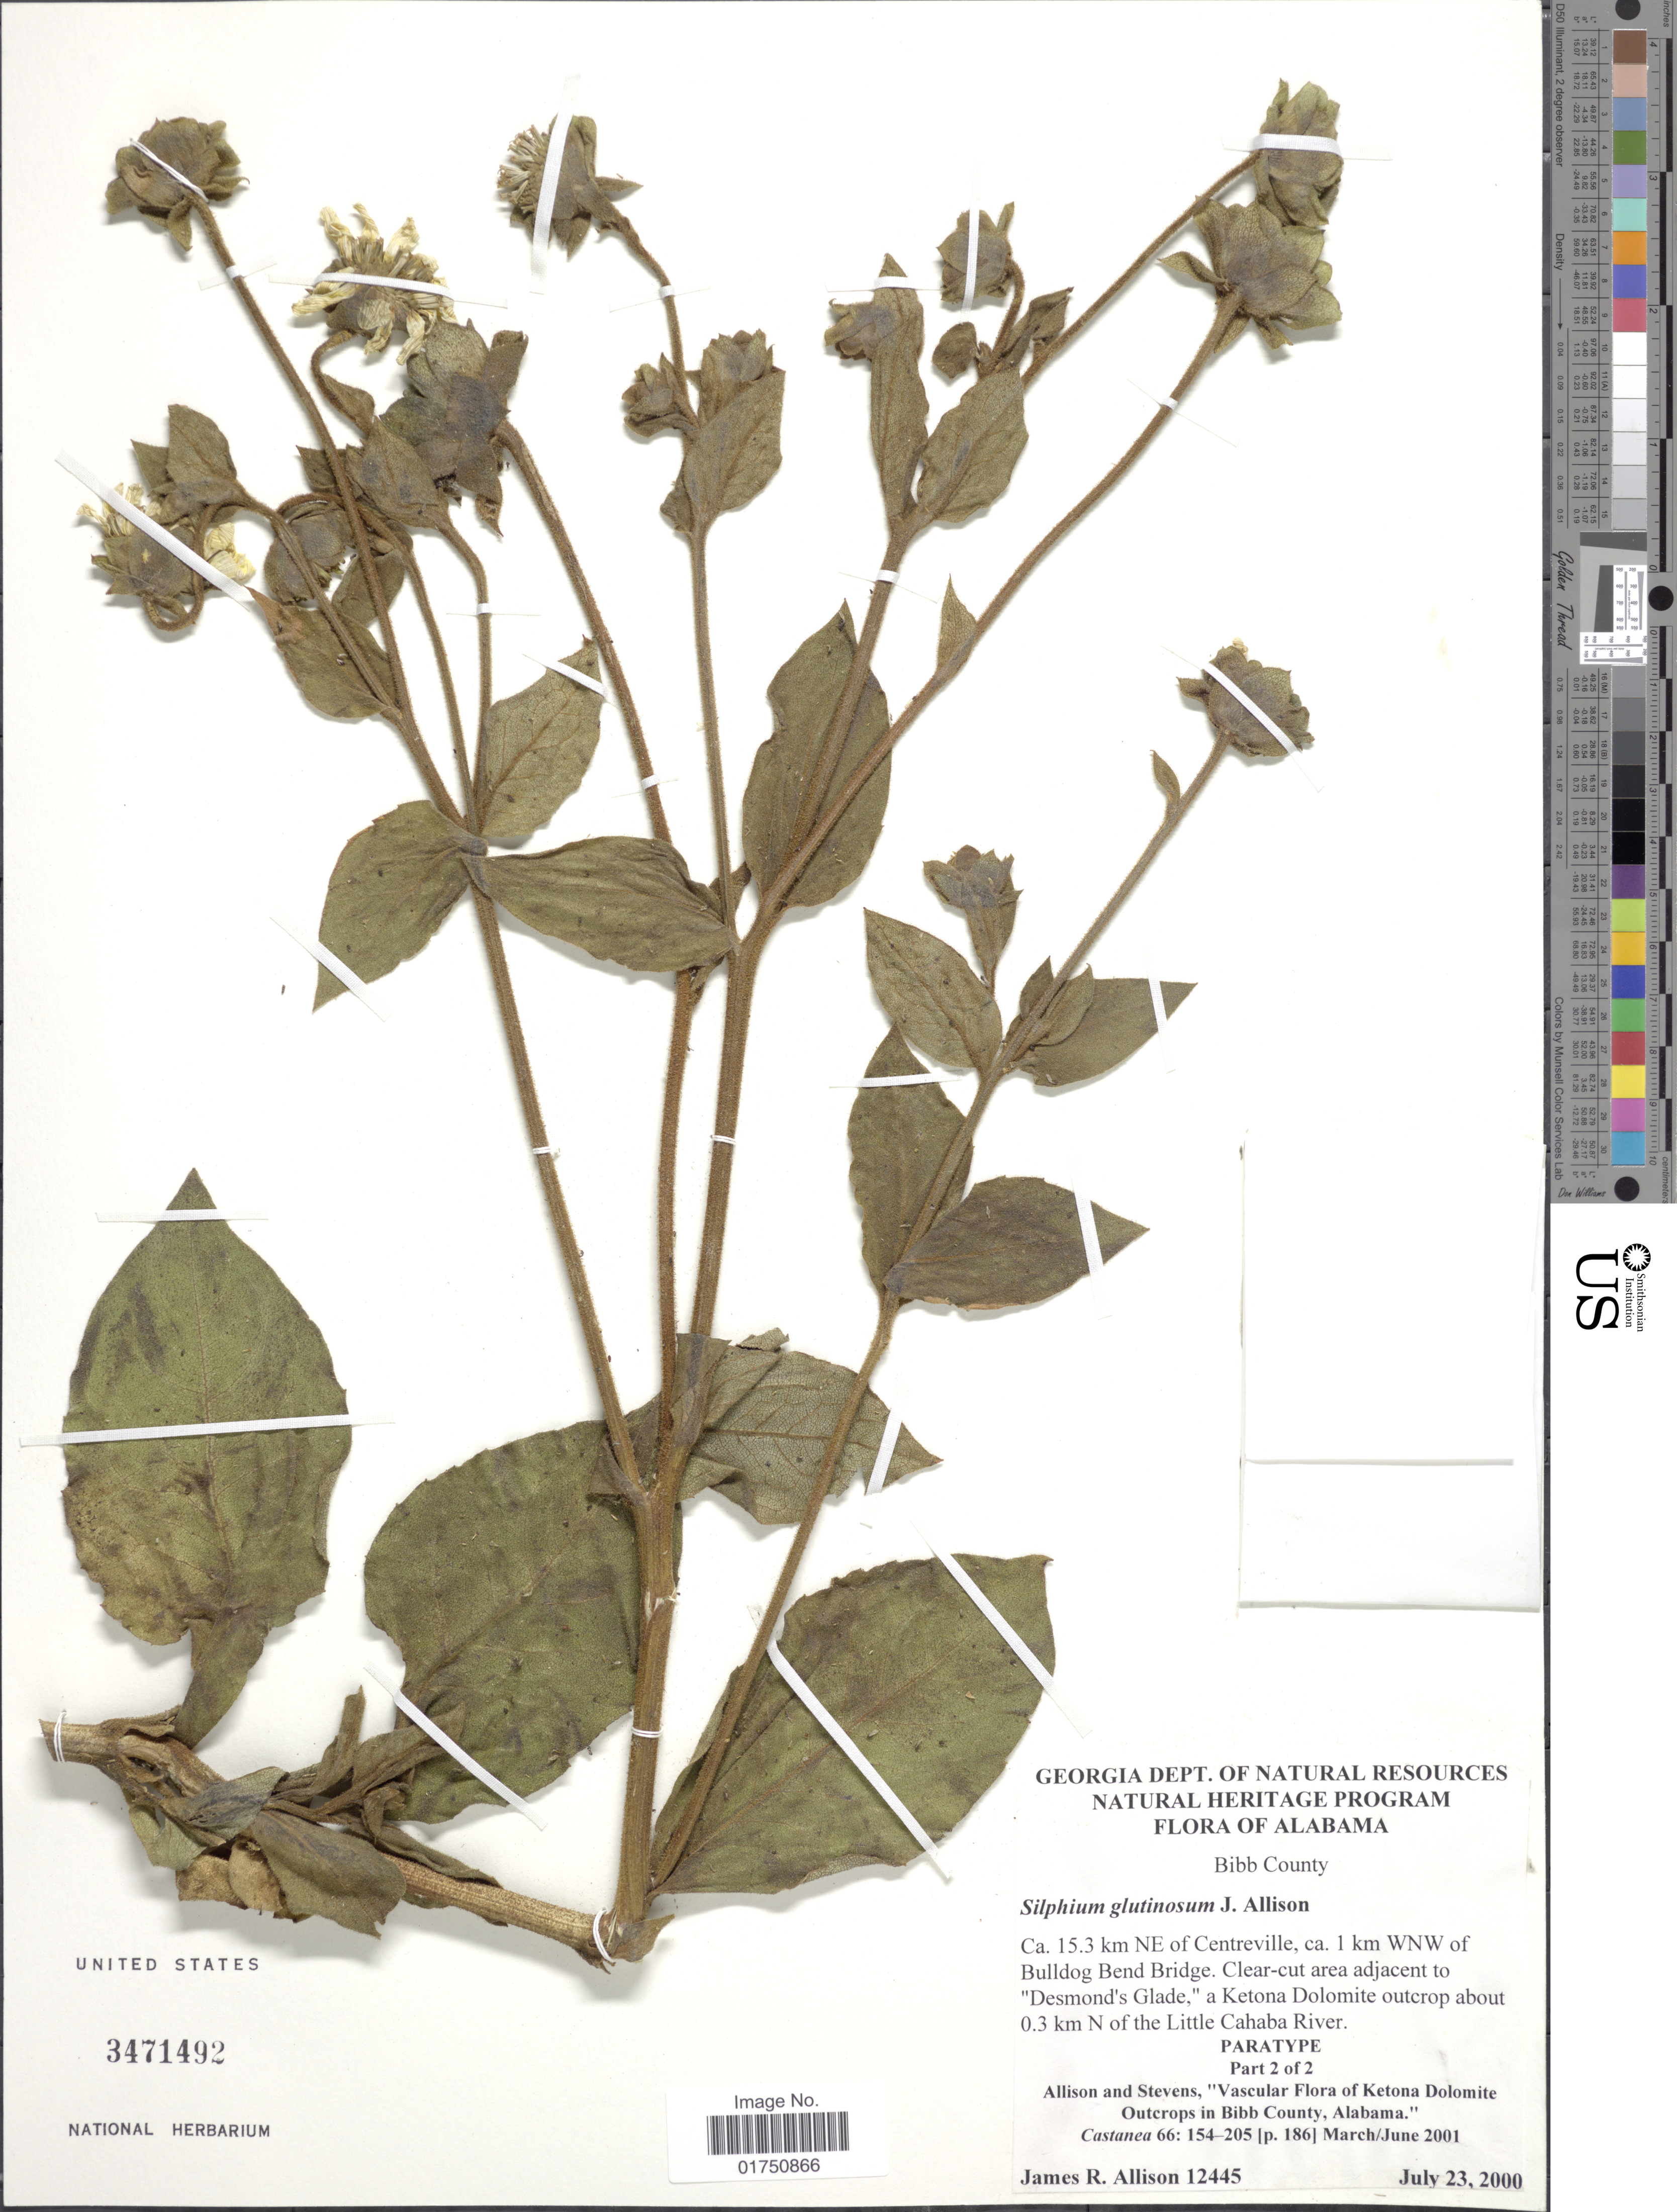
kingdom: Plantae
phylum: Tracheophyta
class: Magnoliopsida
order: Asterales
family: Asteraceae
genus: Silphium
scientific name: Silphium glutinosum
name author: J.R. Allison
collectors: J. R. Allison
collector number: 12445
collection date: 2000-07-23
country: United States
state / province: Alabama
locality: Bibb County. Ca. 15.3 km NE of Centreville, ca. 1 km WNW of Bulldog Bend Bridge. Clear-cut area adjacent to "Desmond's Glade", a Ketona Dolomite outcrop about 0.3 km N of the Little Cahaba River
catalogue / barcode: US 3471492